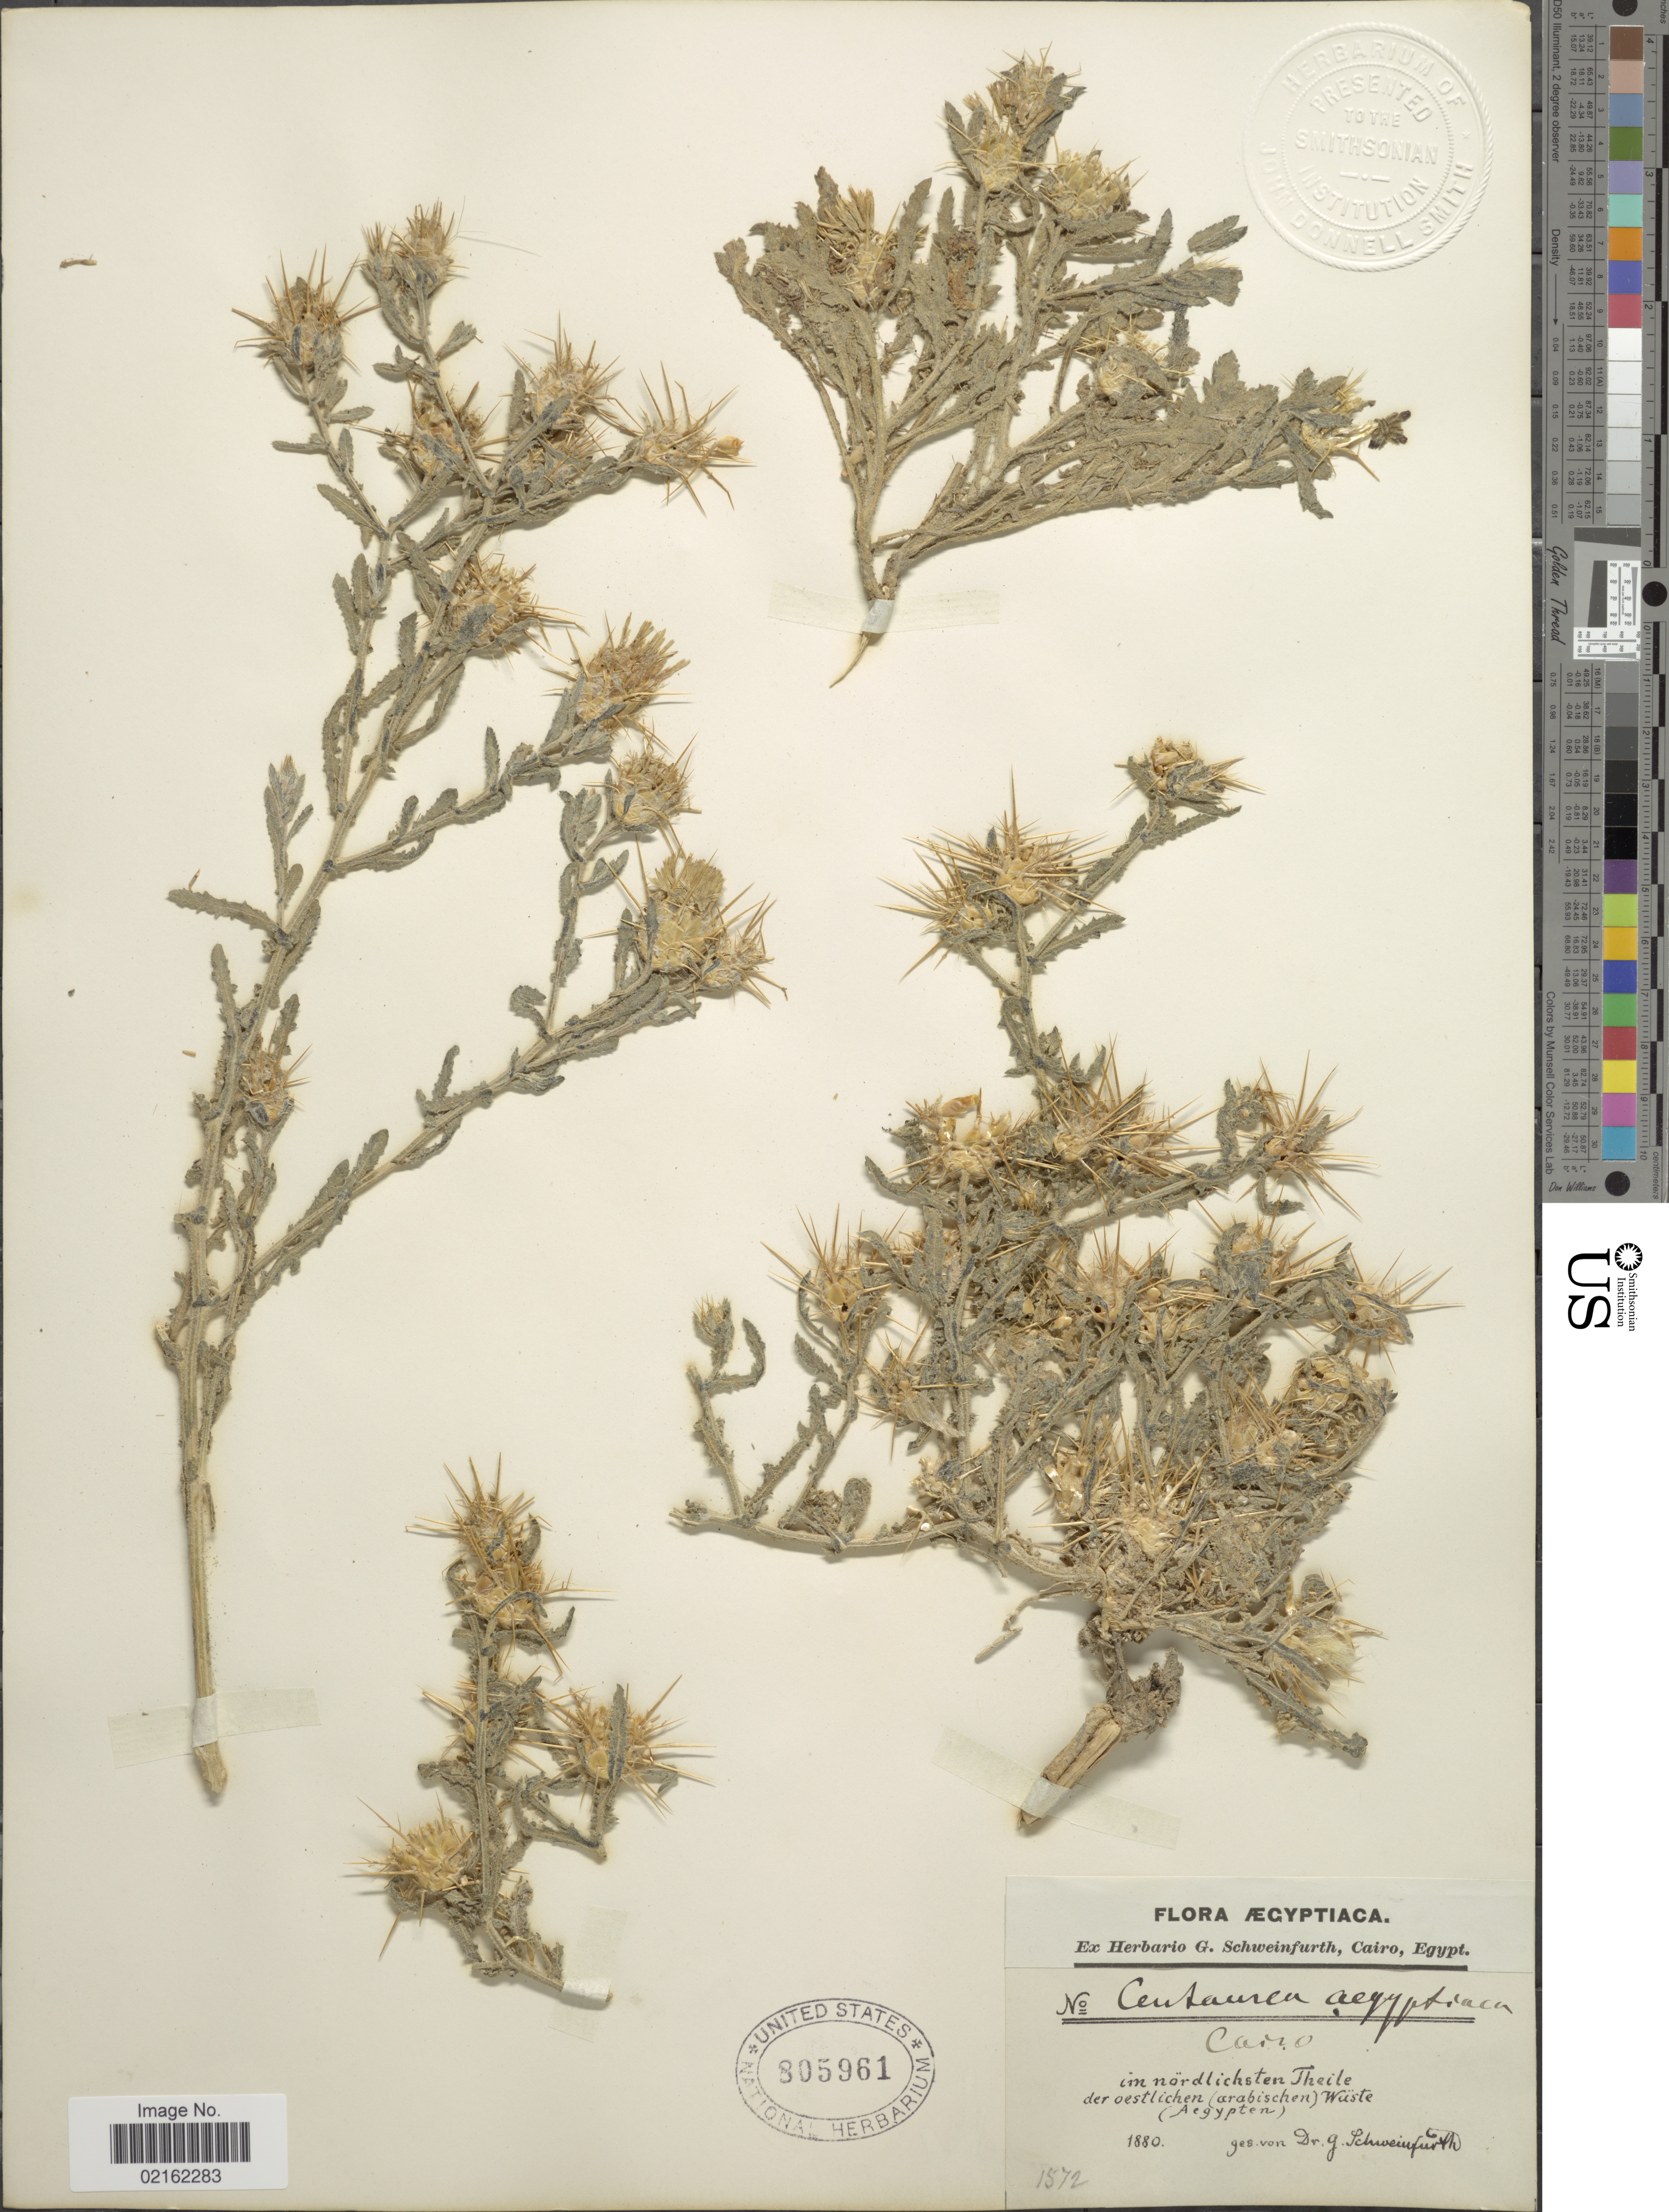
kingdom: Plantae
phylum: Tracheophyta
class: Magnoliopsida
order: Asterales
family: Asteraceae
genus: Centaurea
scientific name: Centaurea aegyptiaca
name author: L.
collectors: G. A. Schweinfurth (herbarium)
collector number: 1572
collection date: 1880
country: Egypt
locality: Cairo, im nordlichsten Theile, der oestlichen (arabischen) Wuste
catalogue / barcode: US 805961